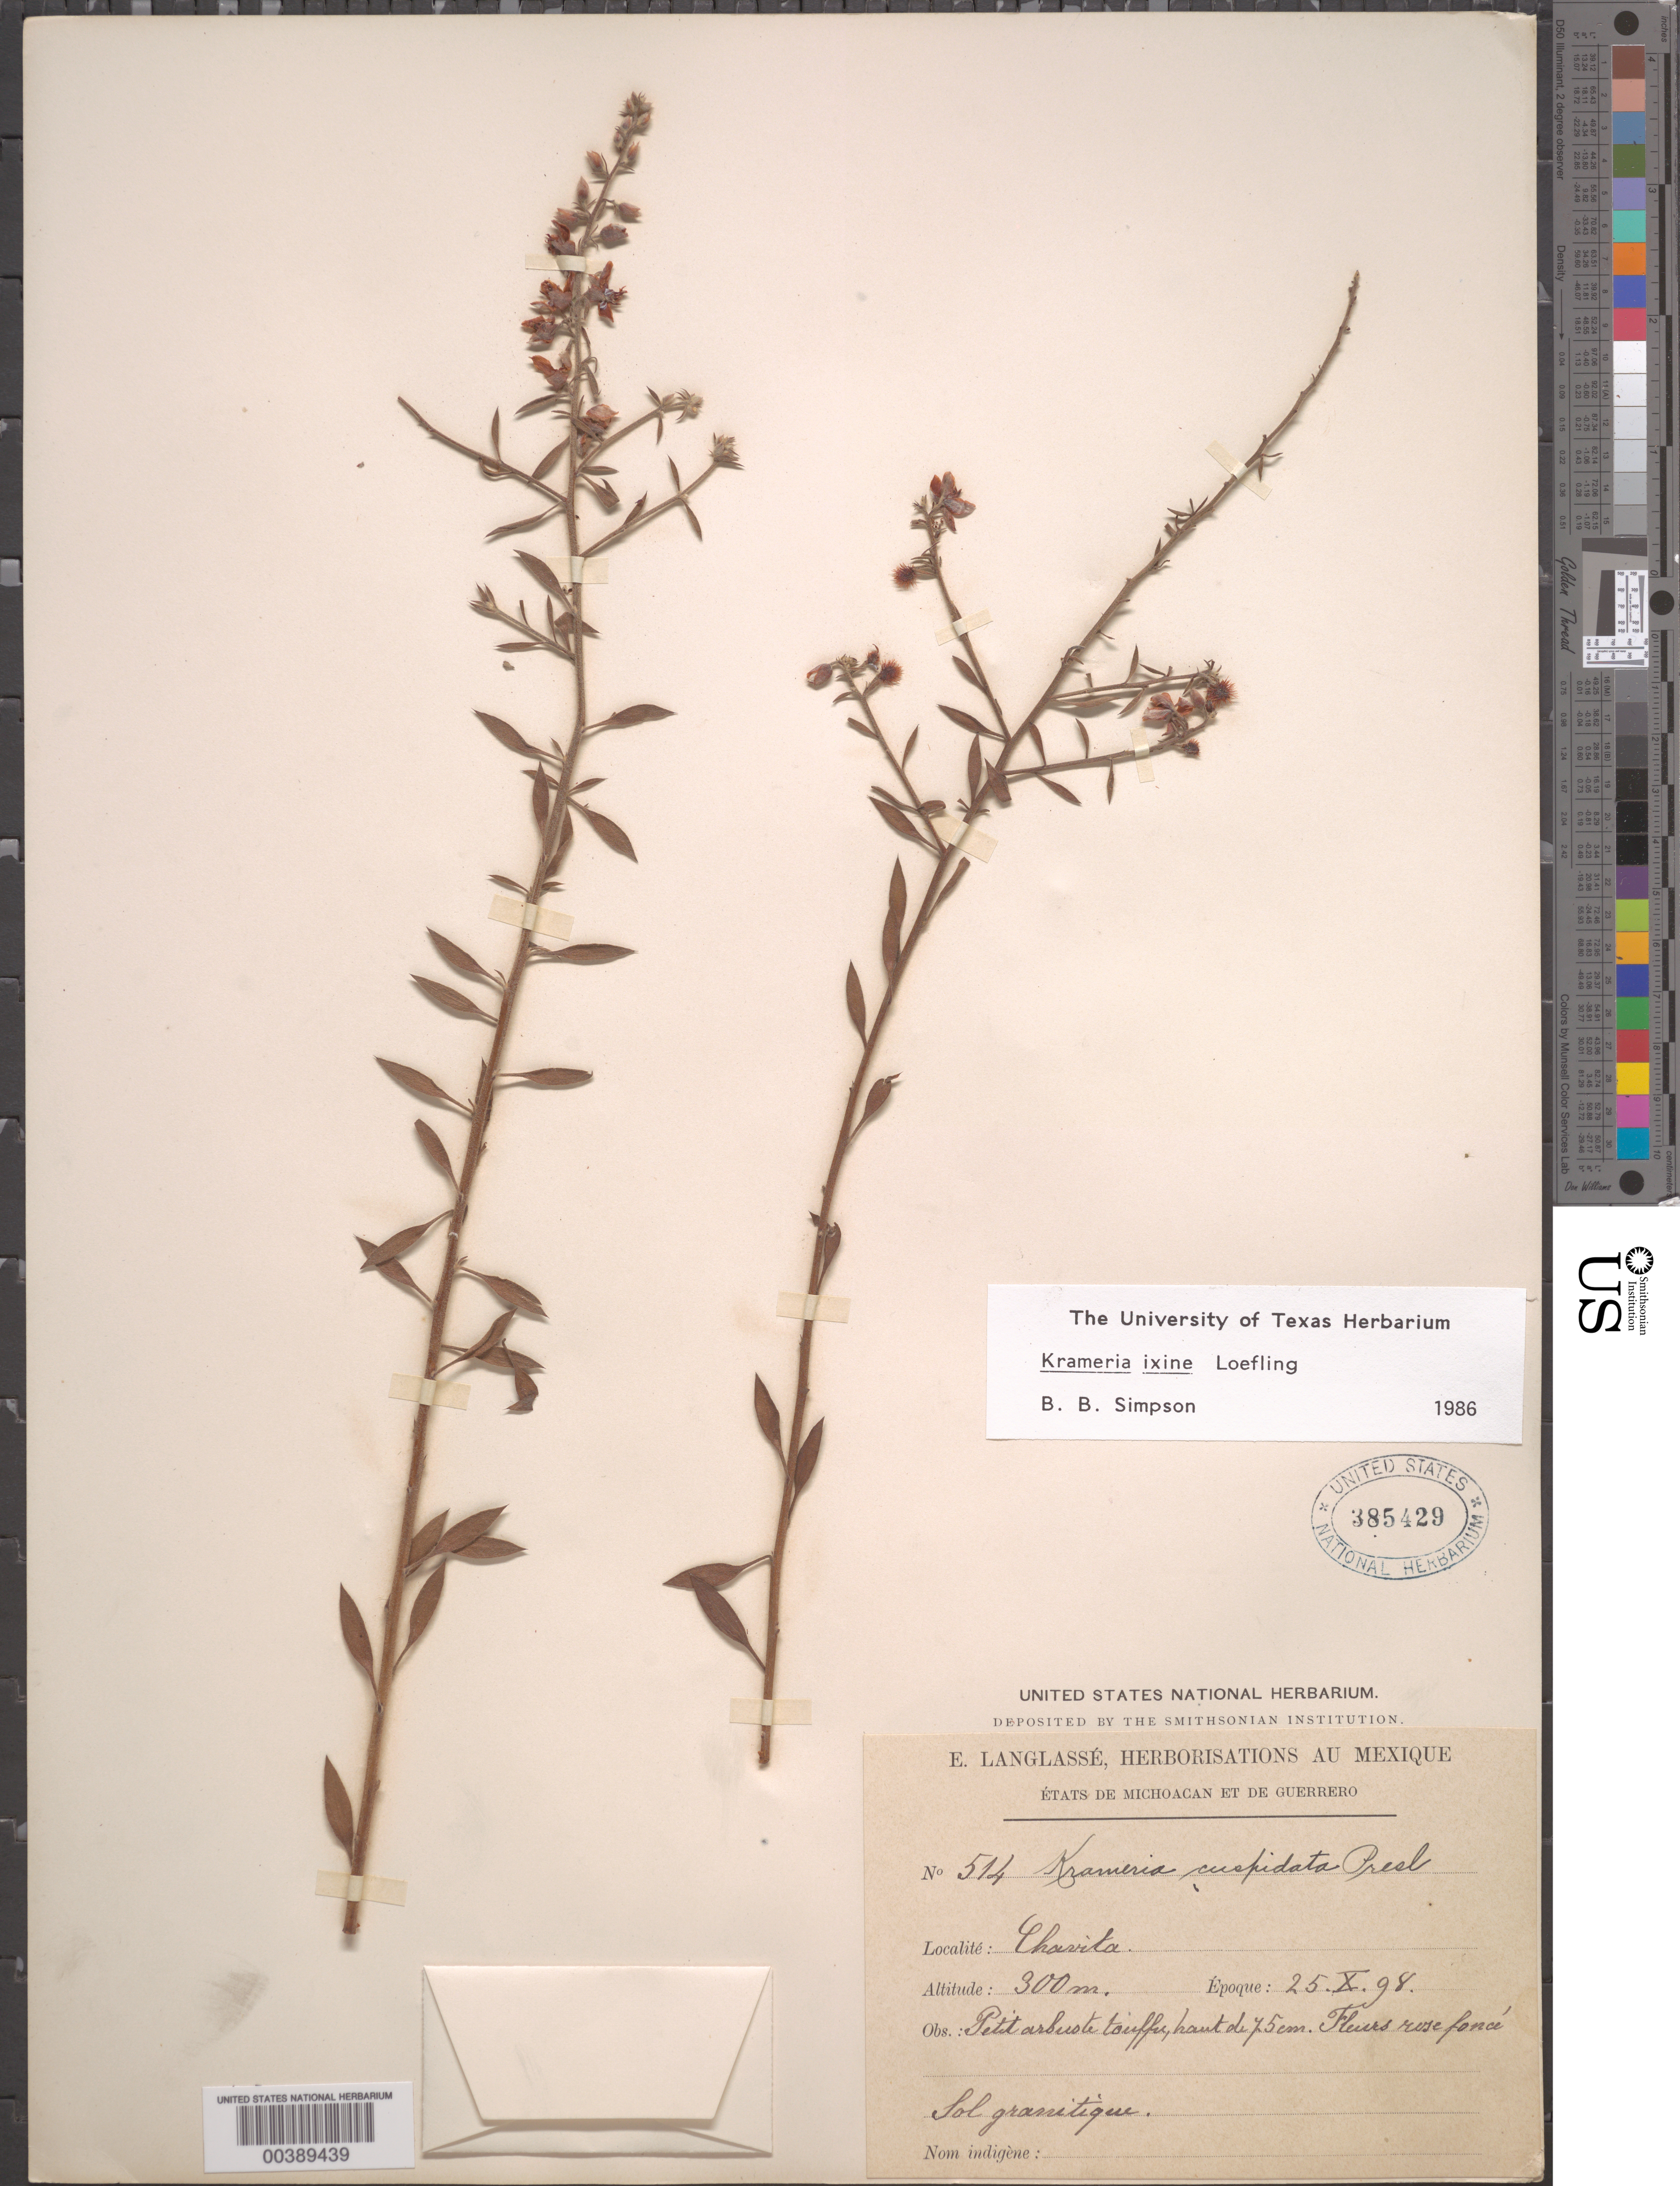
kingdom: Plantae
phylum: Tracheophyta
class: Magnoliopsida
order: Zygophyllales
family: Krameriaceae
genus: Krameria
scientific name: Krameria ixine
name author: L.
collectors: E. Langlassé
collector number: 514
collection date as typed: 25 Oct 1898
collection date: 1898-10-25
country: Mexico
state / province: Guerrero / Michoacán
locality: Chavita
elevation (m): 300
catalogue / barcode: US 385429